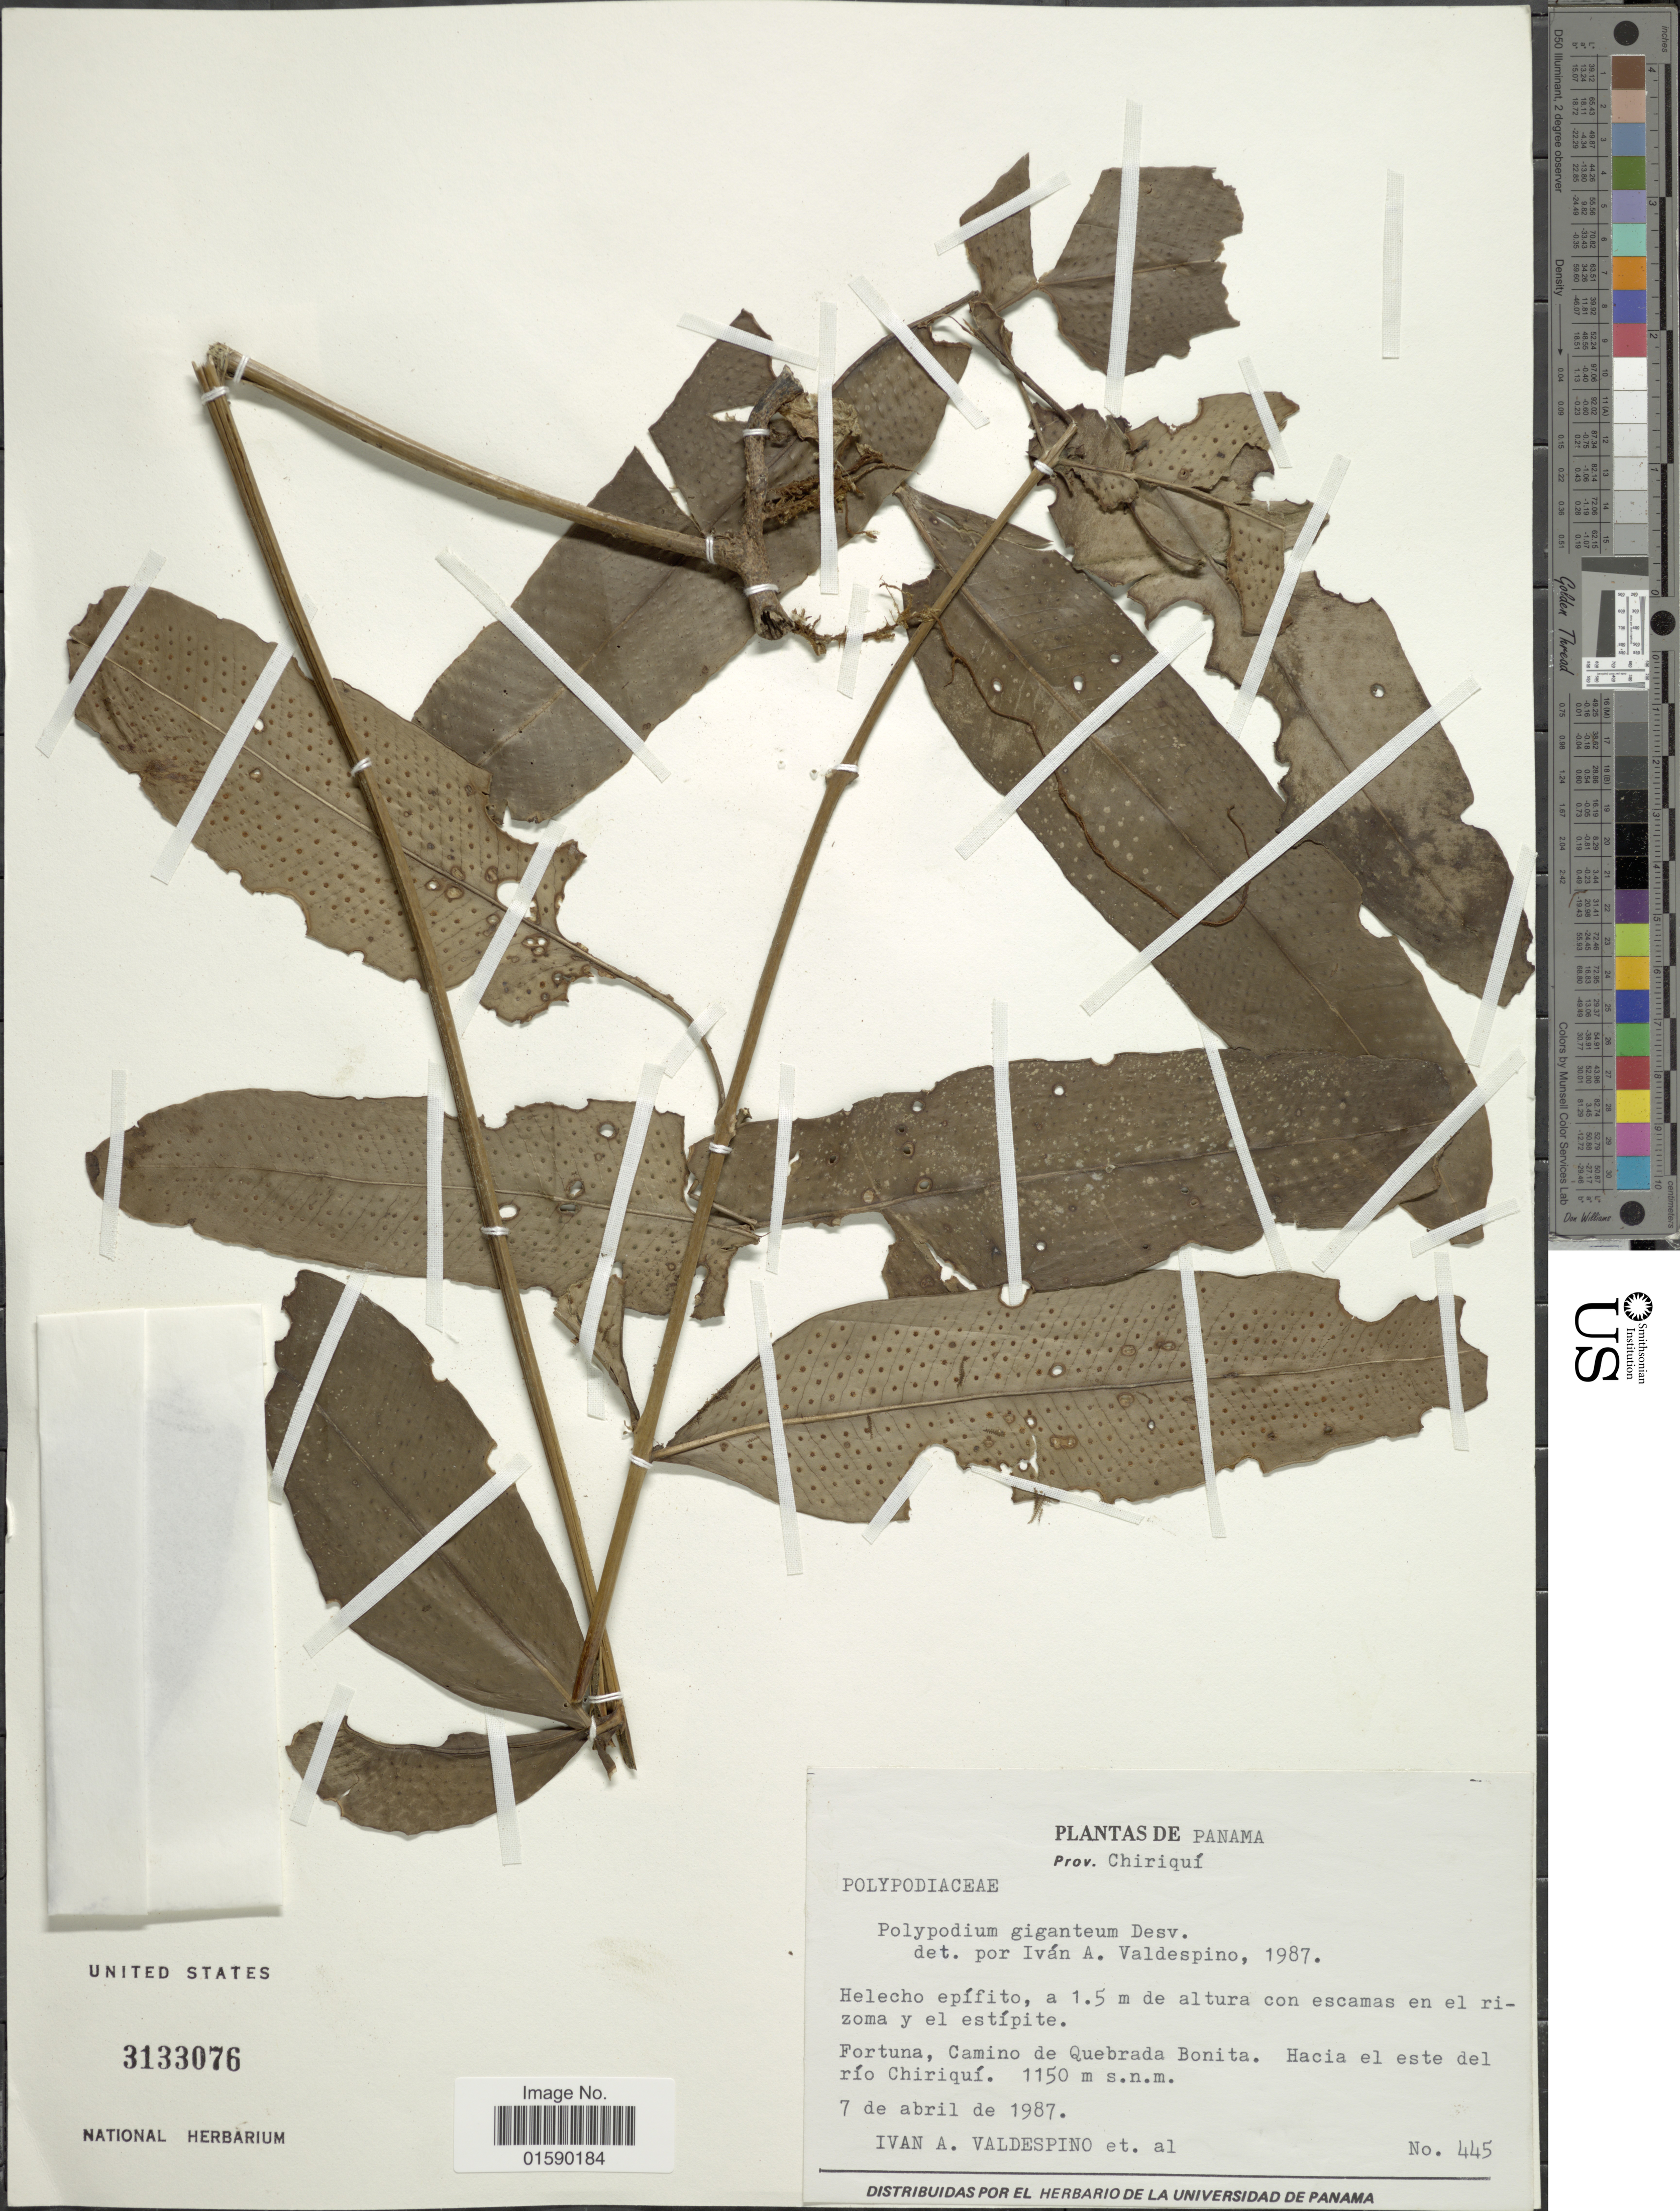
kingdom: Plantae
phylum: Tracheophyta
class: Polypodiopsida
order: Polypodiales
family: Polypodiaceae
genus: Aglaomorpha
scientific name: Aglaomorpha heraclea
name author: (Kunze) Copel.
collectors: I. A. Valdespino & et al.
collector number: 445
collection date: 1987-04-07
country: Panama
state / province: Chiriqui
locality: Panama, Prov. Chiriqui, Fortuna, Camino de Quebrada Bonita. Hacia el este del rio Chiriqui.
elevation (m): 1150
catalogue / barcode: US 3133076